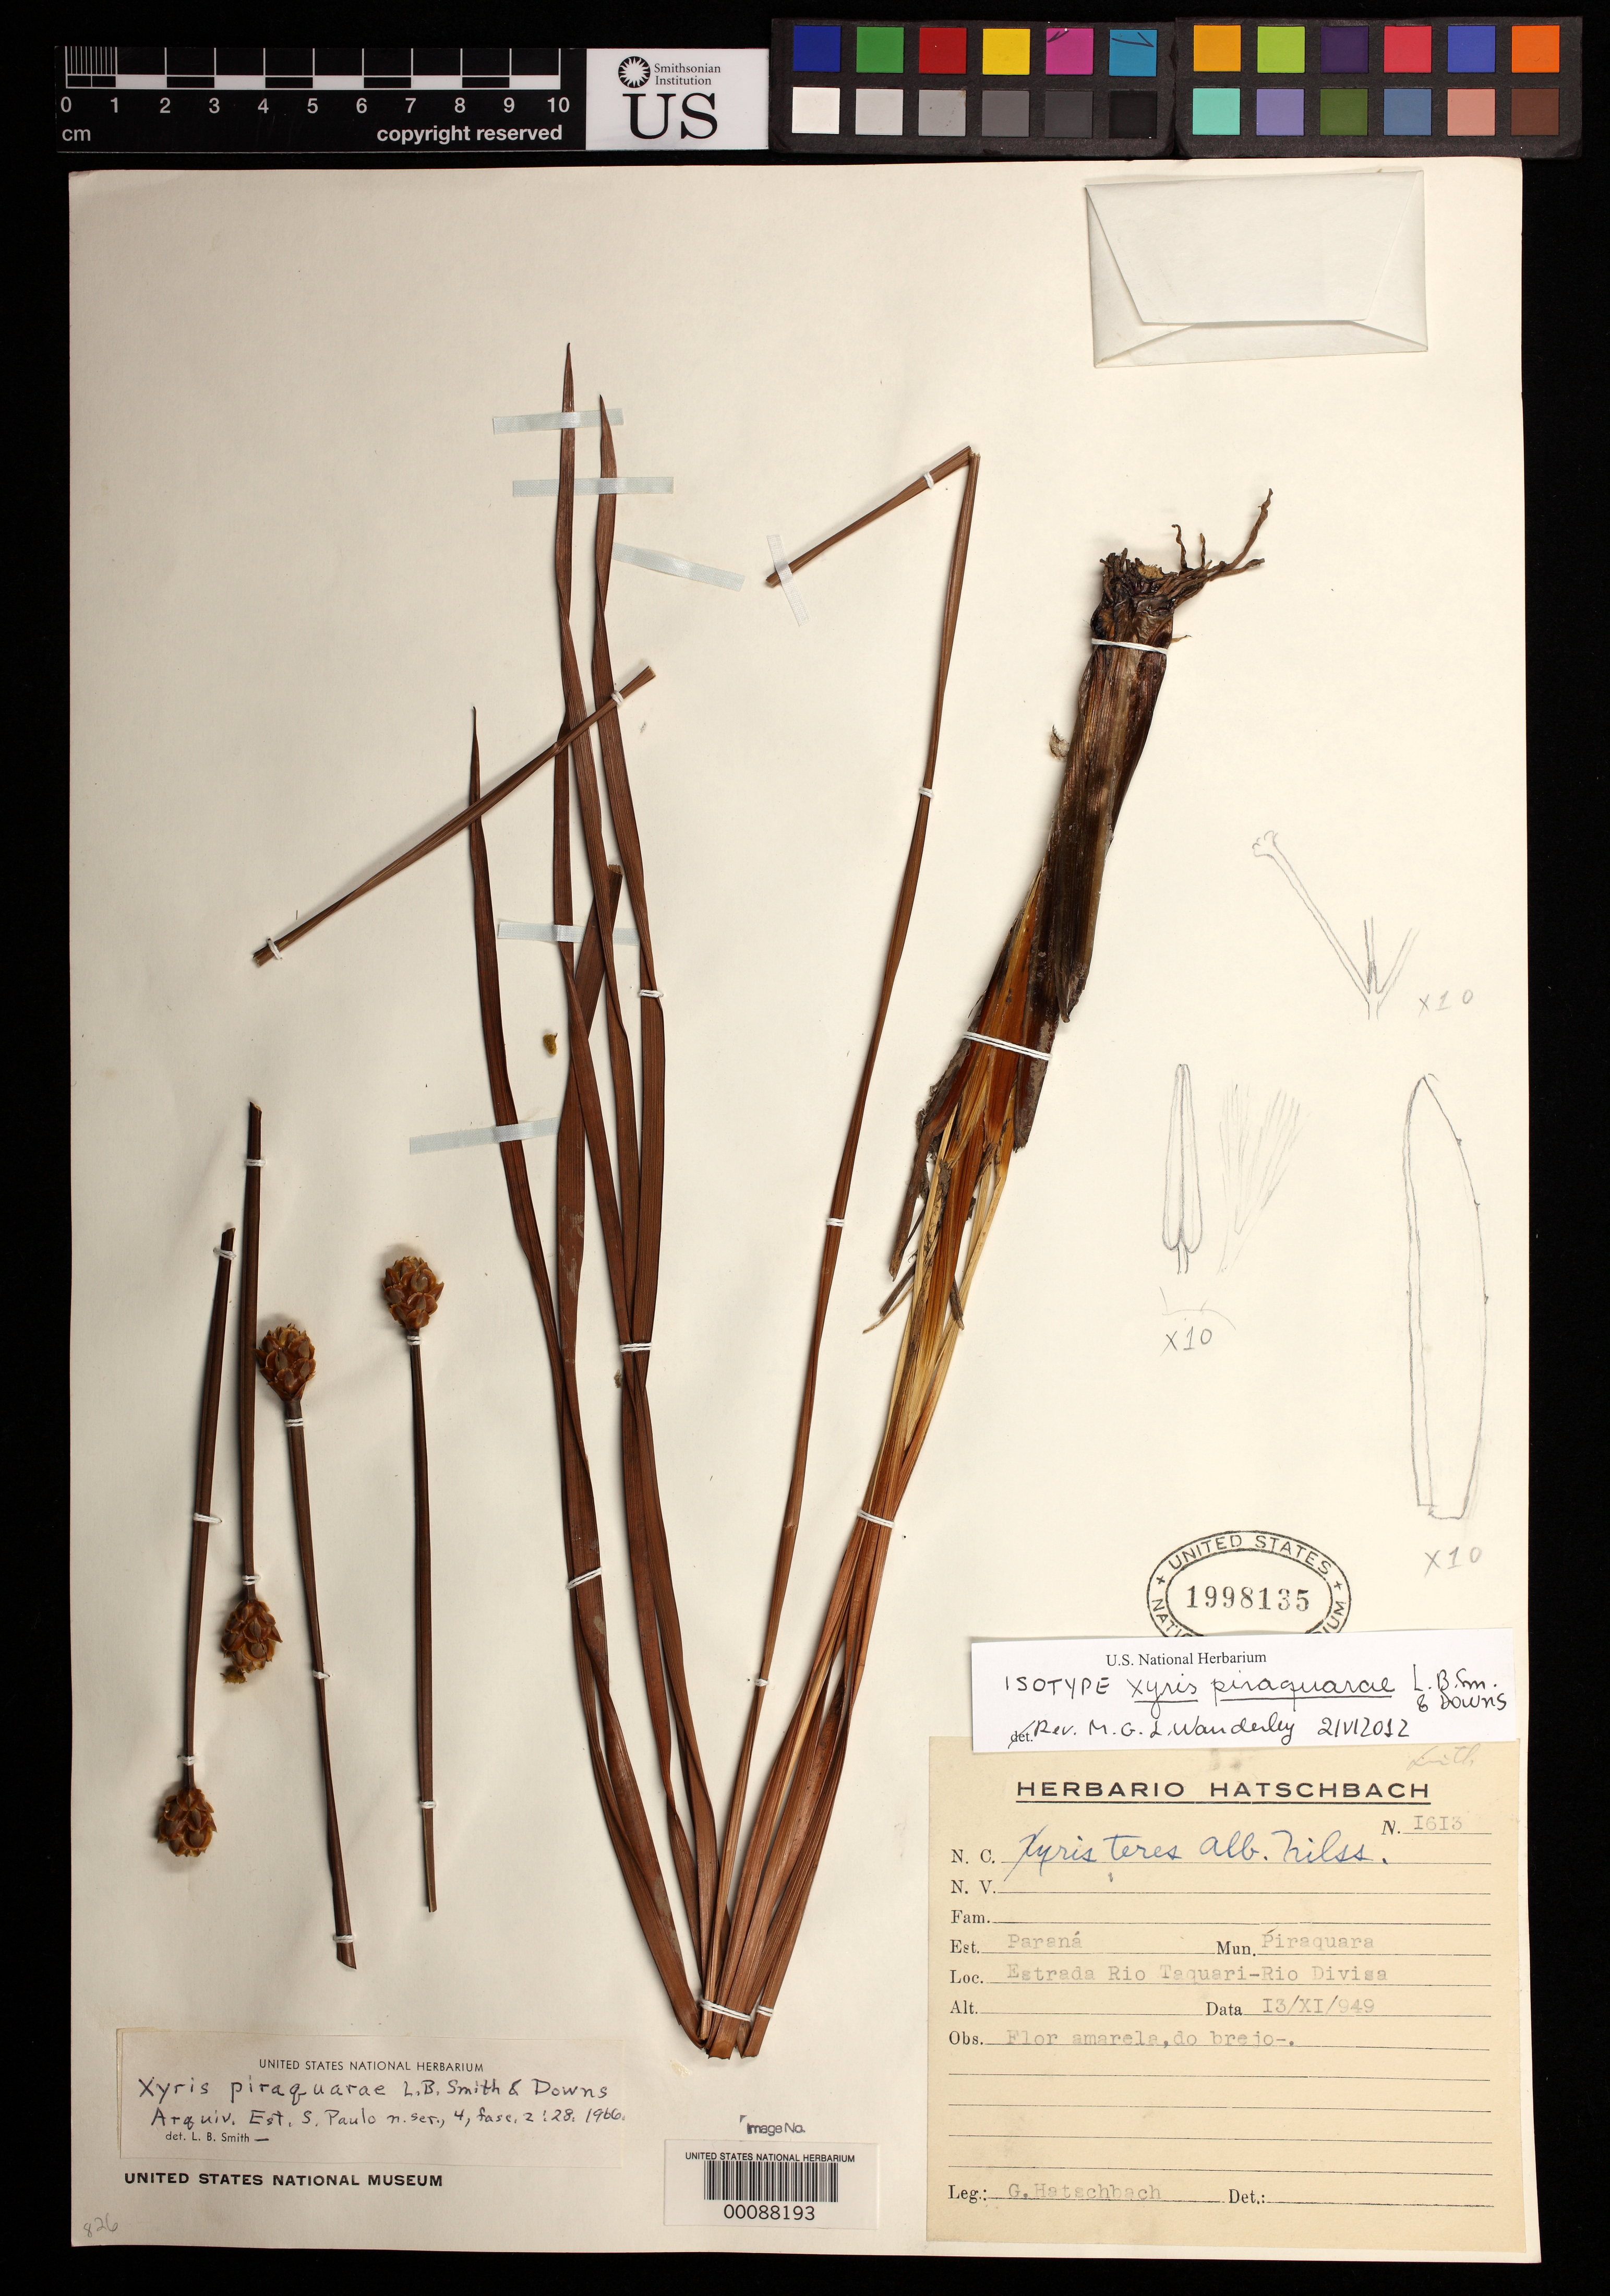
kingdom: Plantae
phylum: Tracheophyta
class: Liliopsida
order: Poales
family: Xyridaceae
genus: Xyris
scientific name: Xyris piraquarae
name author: L.B. Sm. & Downs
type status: Isotype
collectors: G. Hatschbach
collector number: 1613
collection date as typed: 13 Nov 1949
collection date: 1949-11-13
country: Brazil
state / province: Paraná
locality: Estrada Rio Taquari-riodivisa.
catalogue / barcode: US 1998135